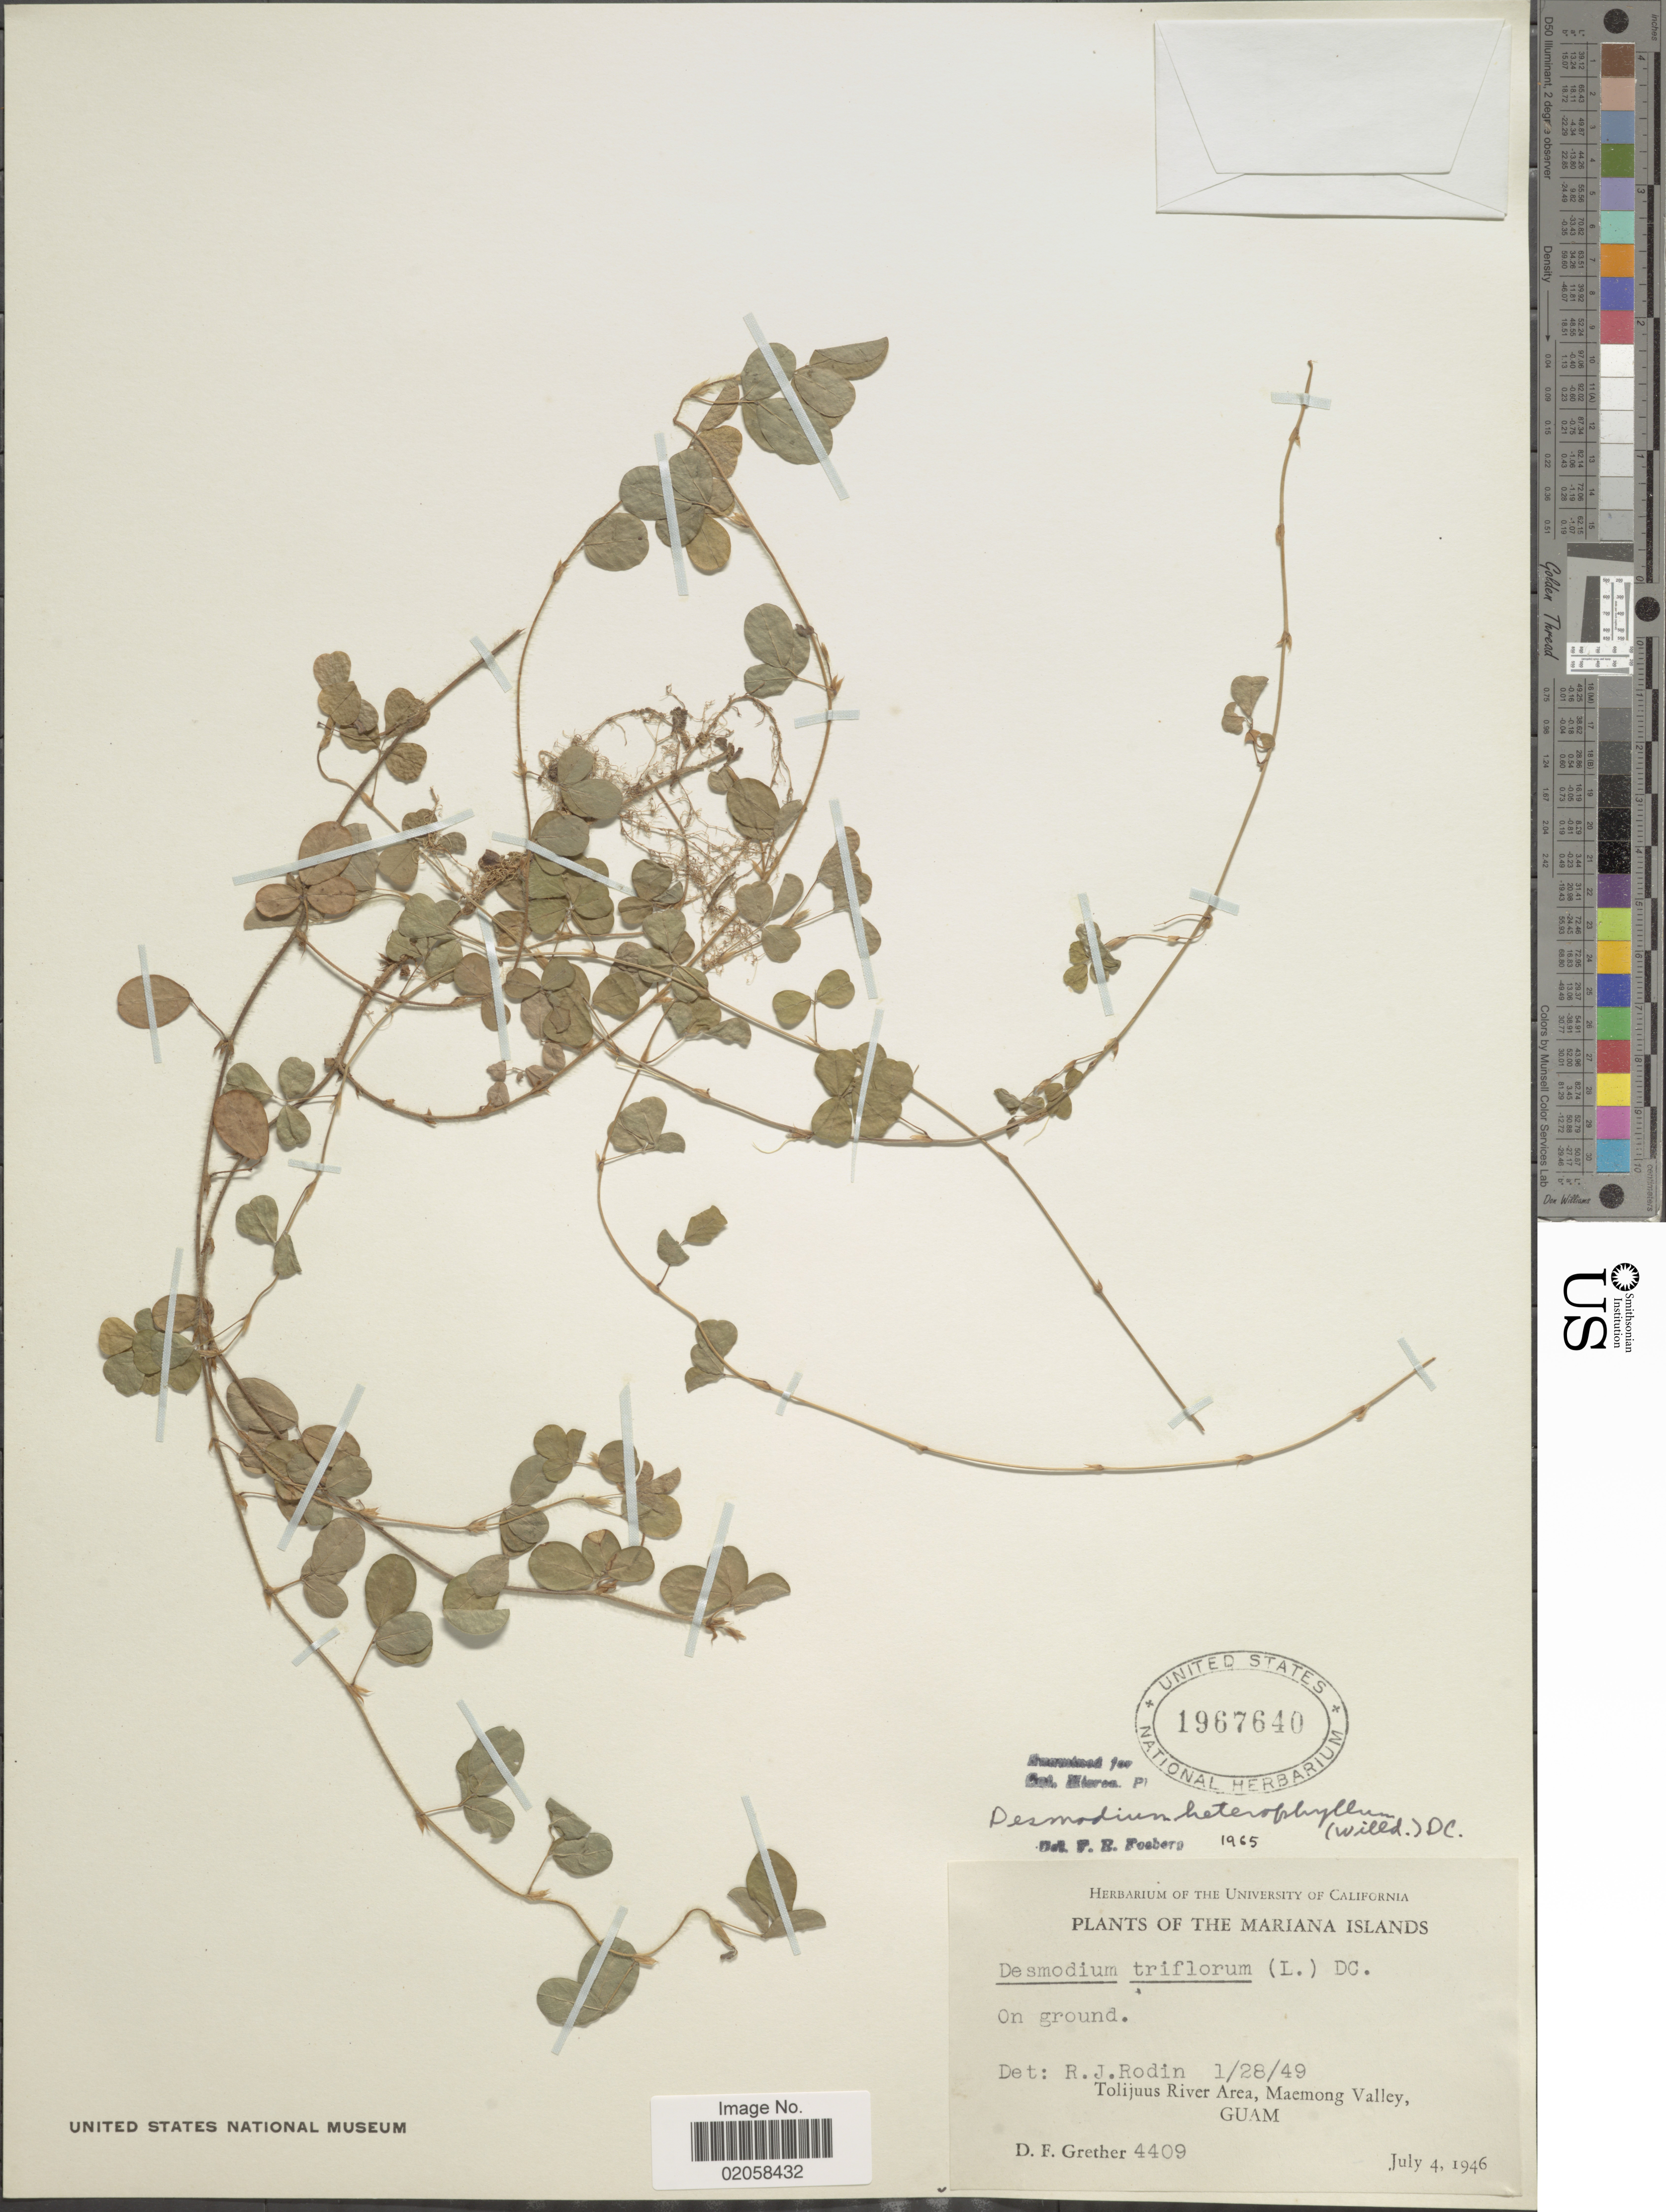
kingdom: Plantae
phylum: Tracheophyta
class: Magnoliopsida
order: Fabales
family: Fabaceae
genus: Grona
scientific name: Grona heterophylla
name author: (Willd.) H. Ohashi & K. Ohashi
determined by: Strong, Mark T., (BOT), Smithsonian Institution - National Museum of Natural History (UNITED STATES)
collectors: D. F. Grether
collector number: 4409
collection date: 1946-07-04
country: Guam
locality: Mariana Islands, on ground, Tolijuus River Atea, Maemong Valley, Guam.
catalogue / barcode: US 1967640